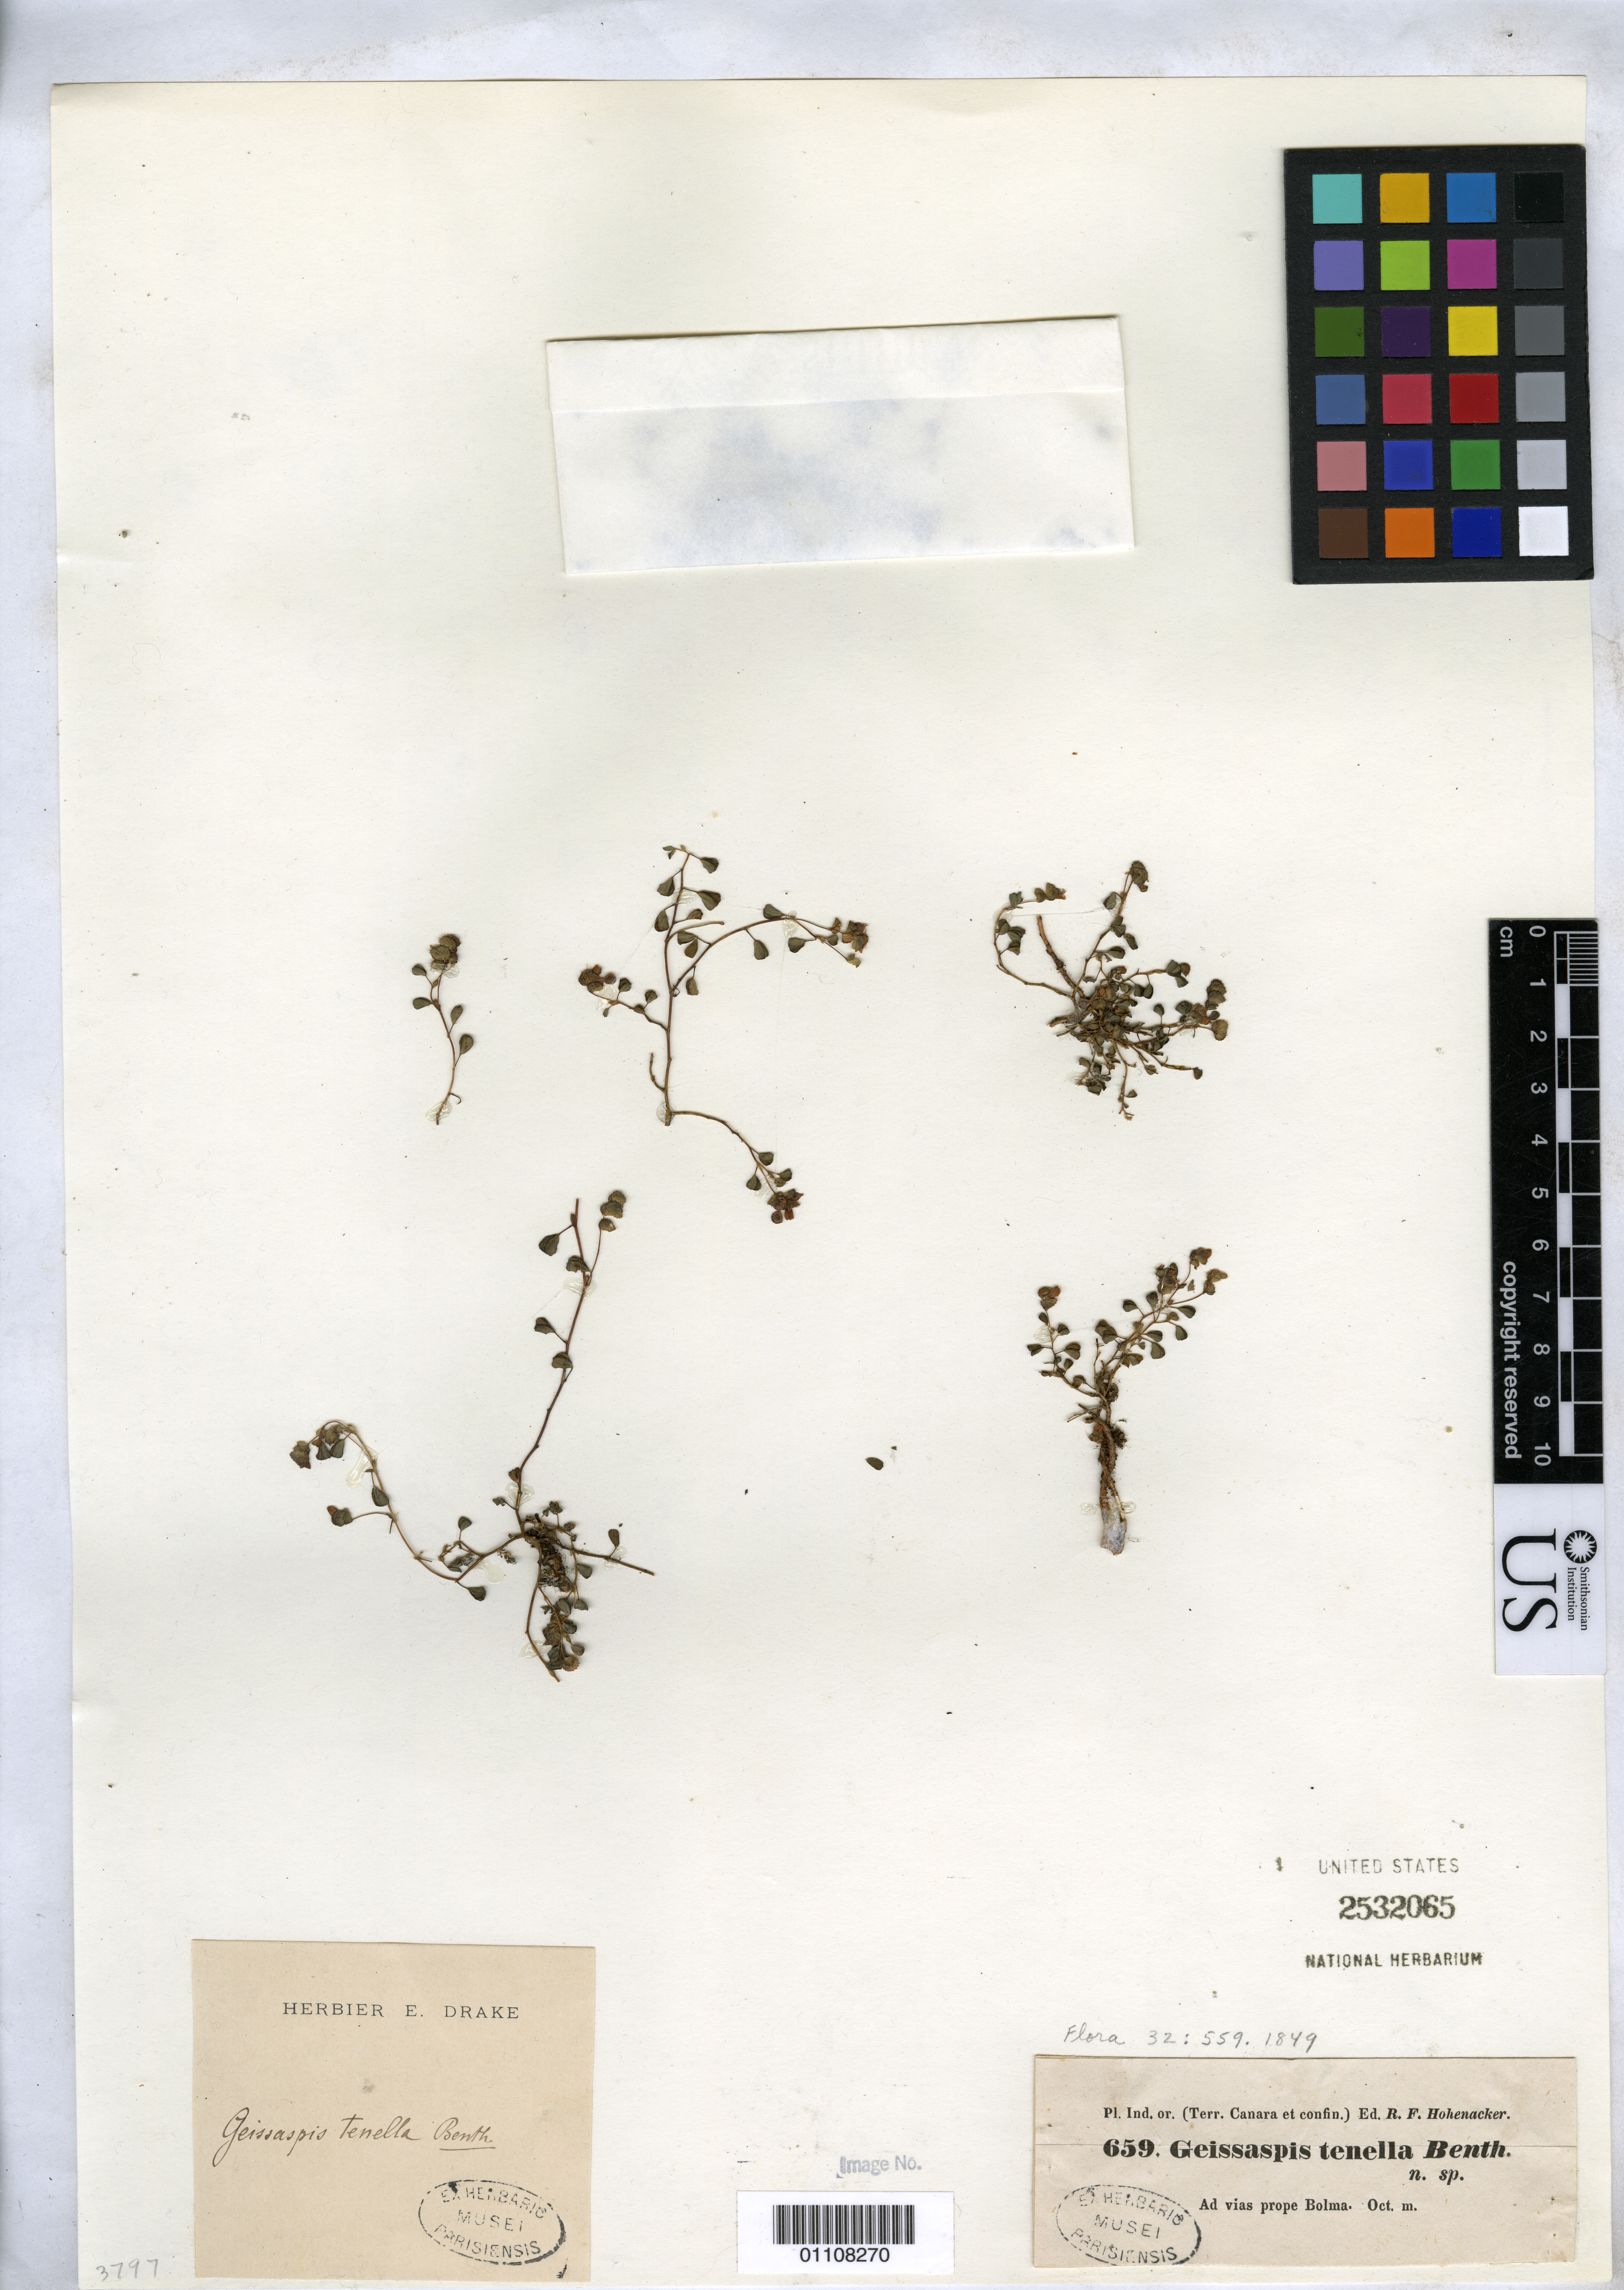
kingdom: Plantae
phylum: Tracheophyta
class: Magnoliopsida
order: Fabales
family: Fabaceae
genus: Geissaspis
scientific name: Geissaspis tenella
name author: Benth.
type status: Possible Type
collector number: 659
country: India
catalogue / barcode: US 2532065